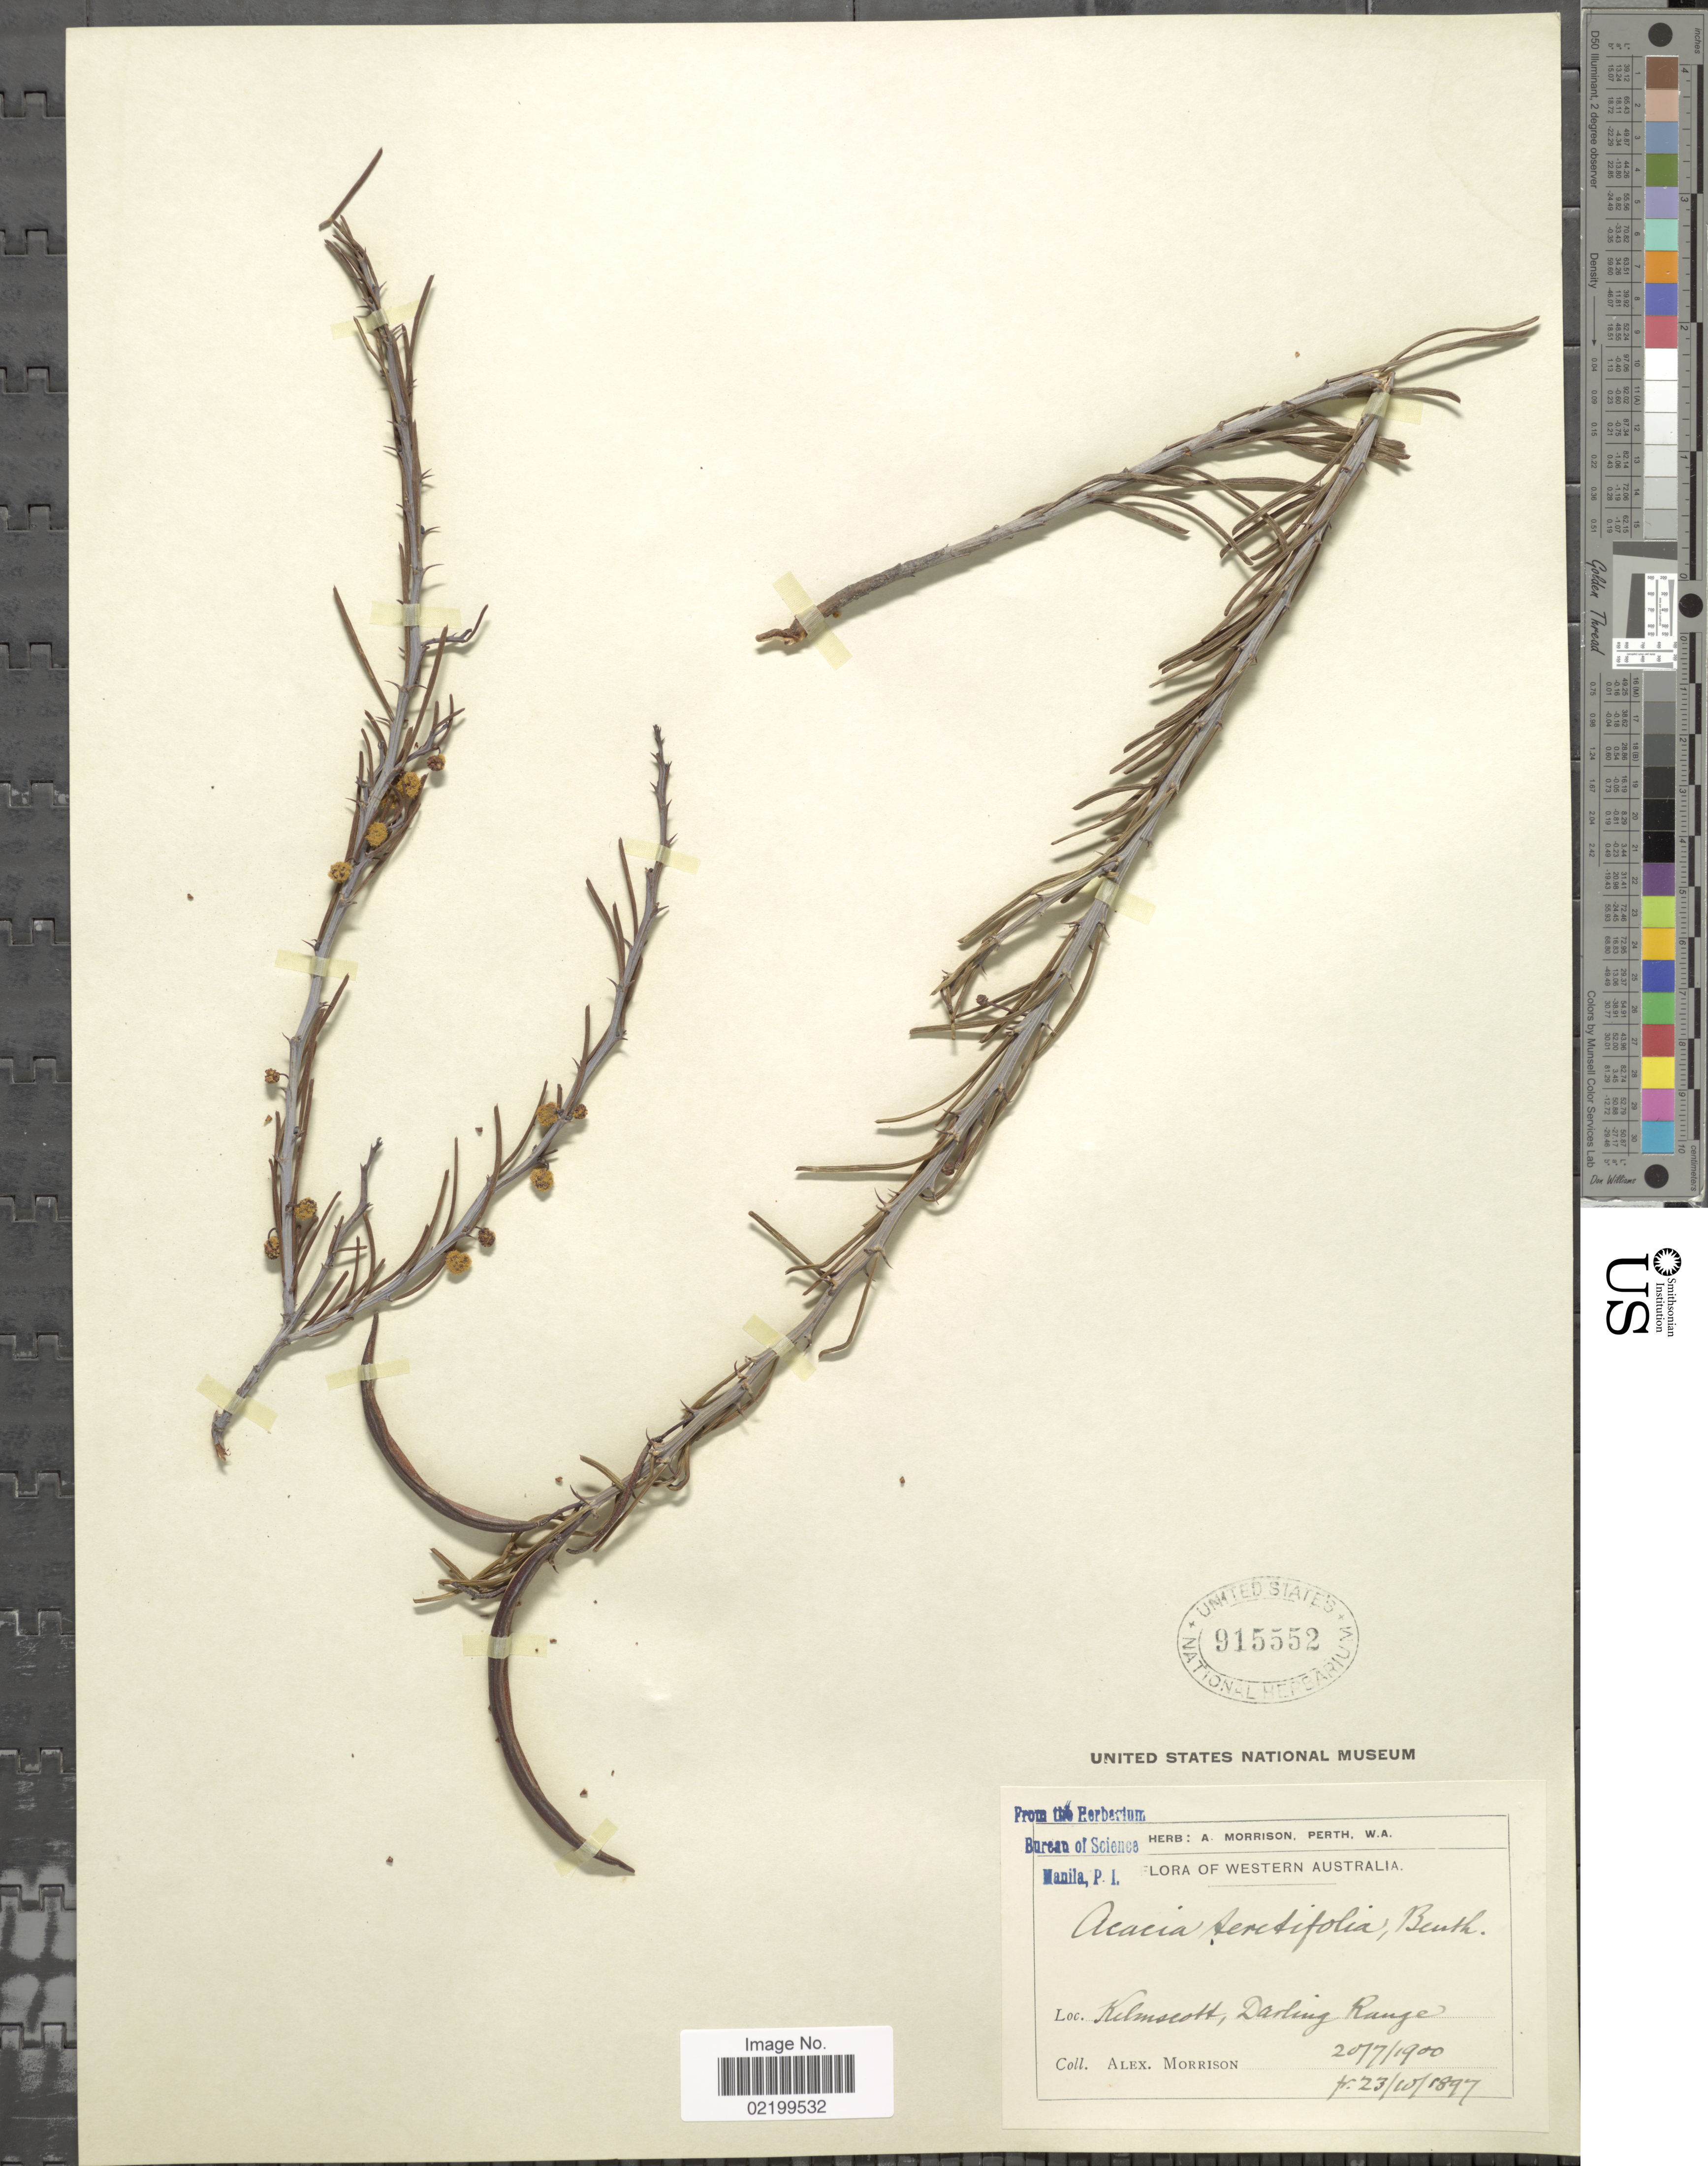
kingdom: Plantae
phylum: Tracheophyta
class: Magnoliopsida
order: Fabales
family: Fabaceae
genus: Acacia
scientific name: Acacia teretifolia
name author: Benth.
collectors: A. Morrison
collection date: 1900-07-20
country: Australia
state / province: Western Australia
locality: Kelmscott, Darling Range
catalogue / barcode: US 915552